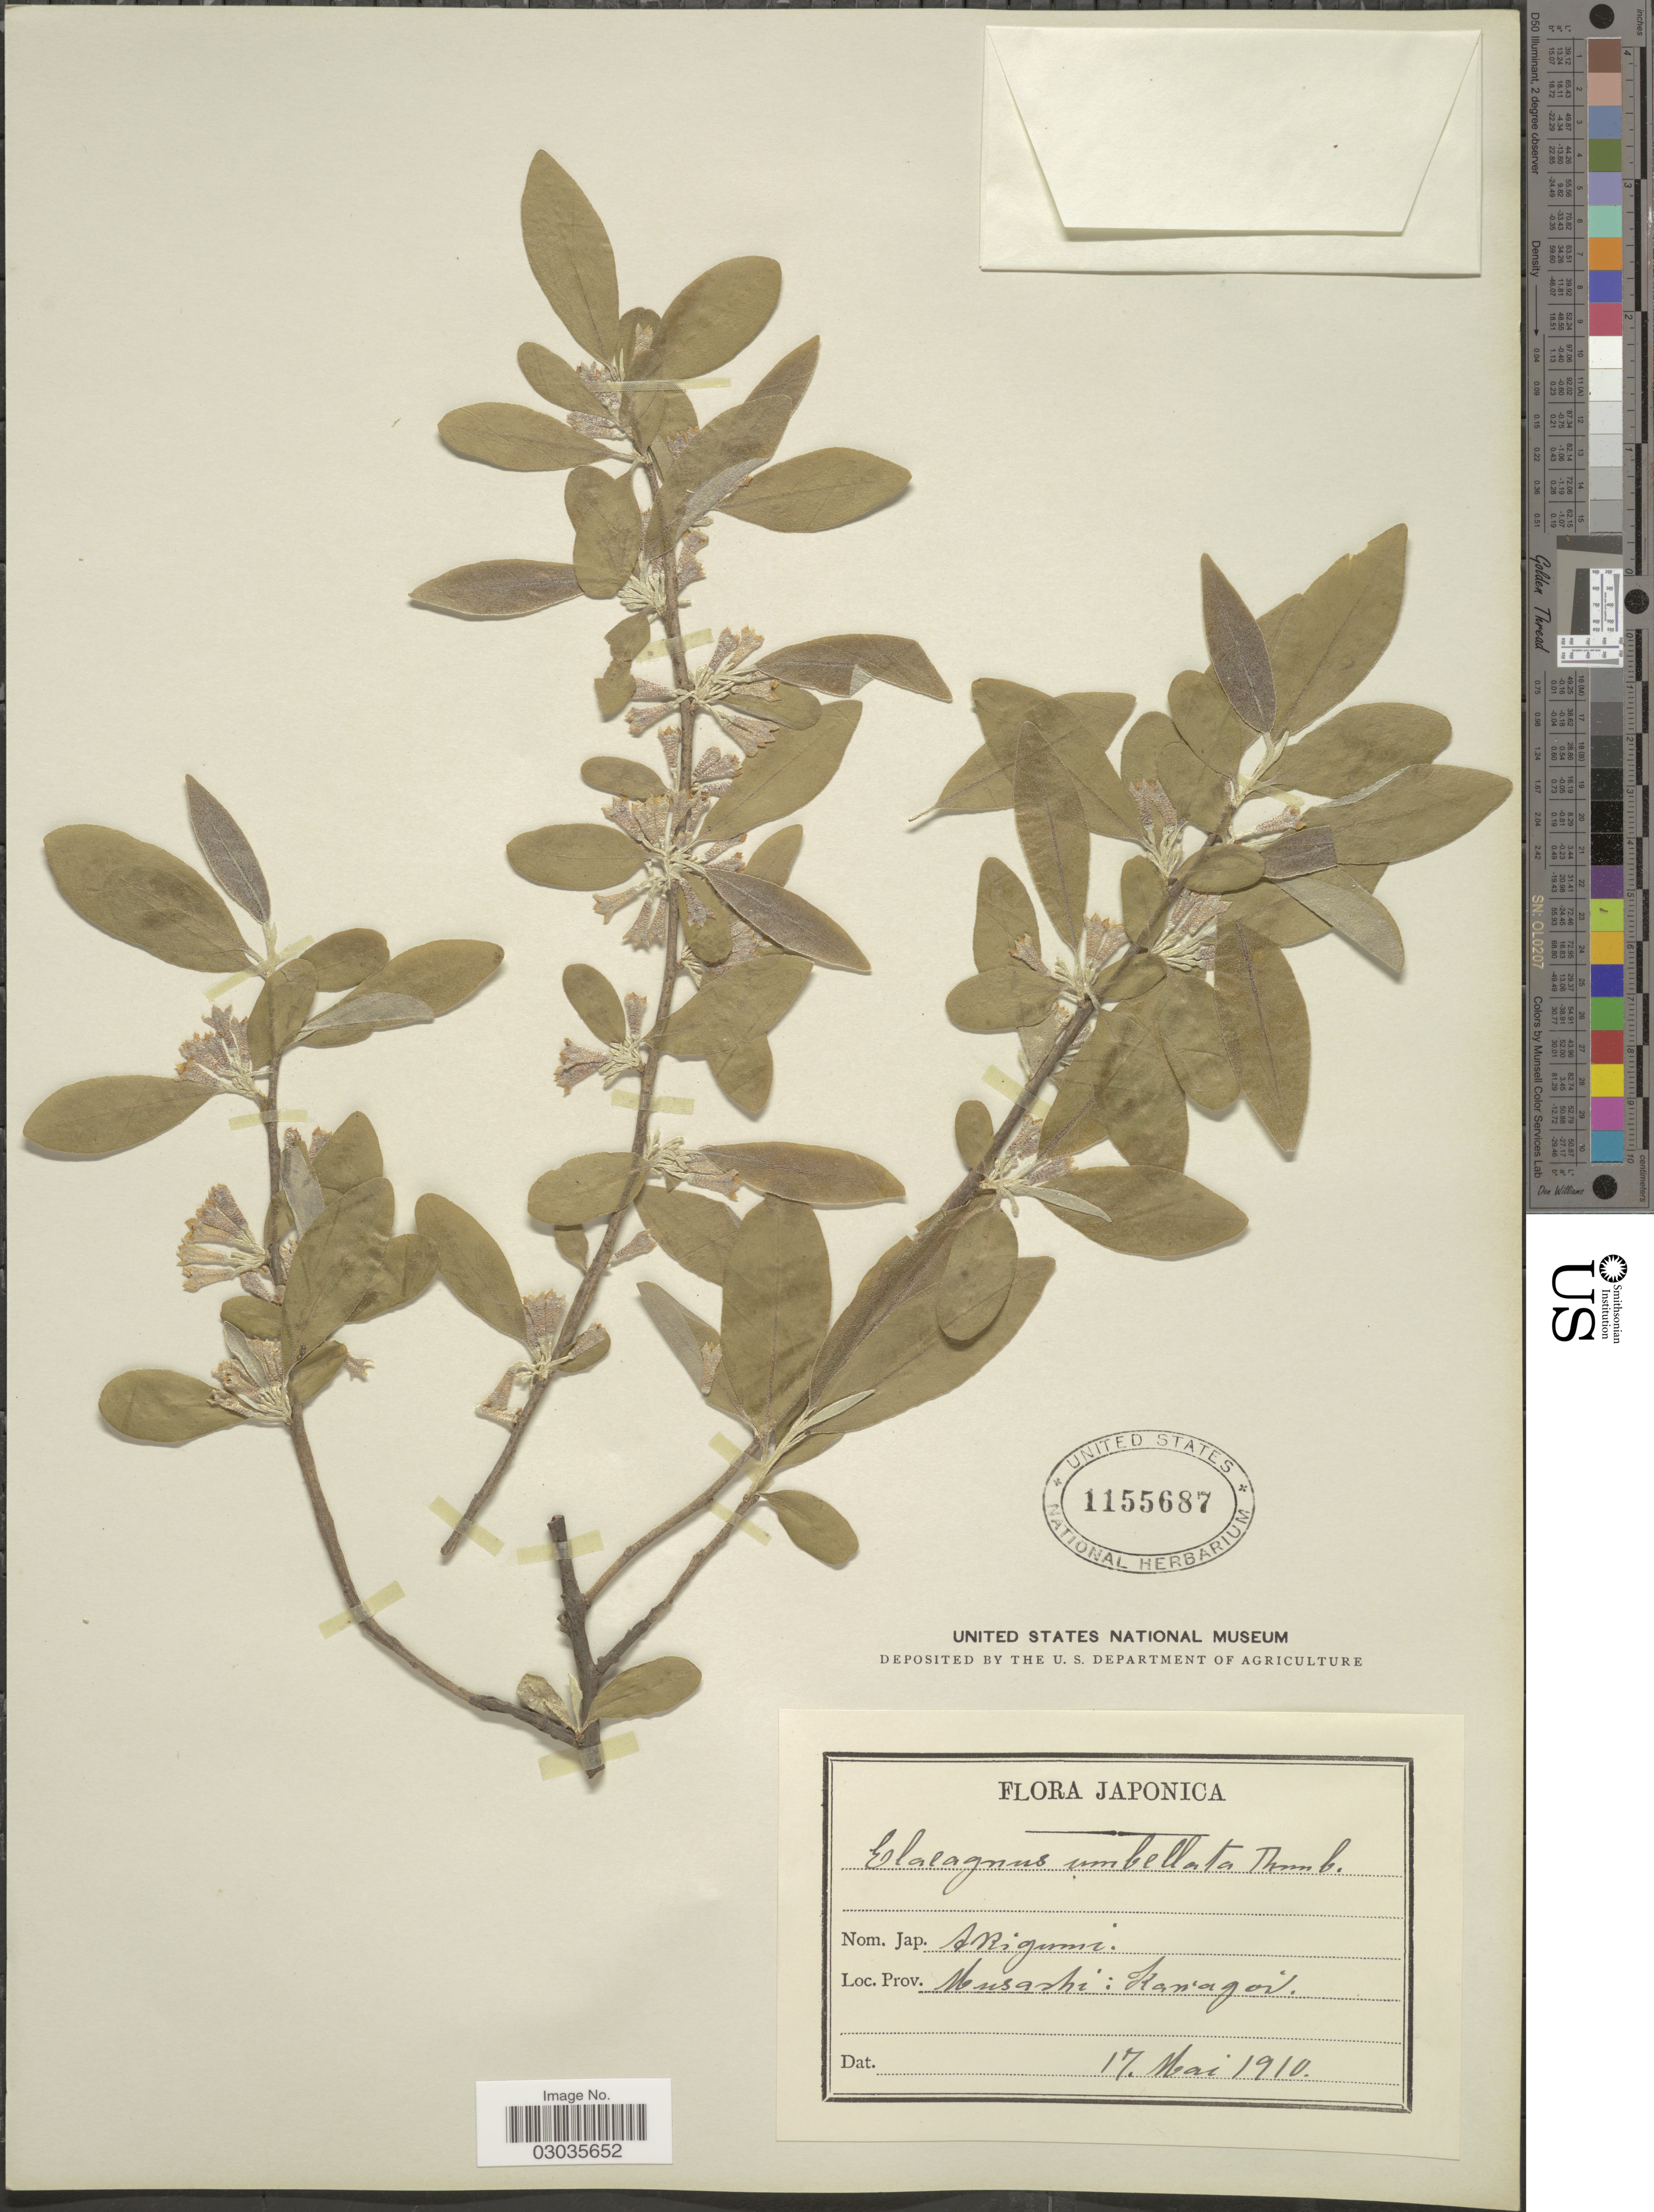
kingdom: Plantae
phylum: Tracheophyta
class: Magnoliopsida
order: Rosales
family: Elaeagnaceae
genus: Elaeagnus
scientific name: Elaeagnus umbellata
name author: Thunb.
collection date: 1910-05-17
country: Japan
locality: Musashi: Kanagoi.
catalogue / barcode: US 1155687